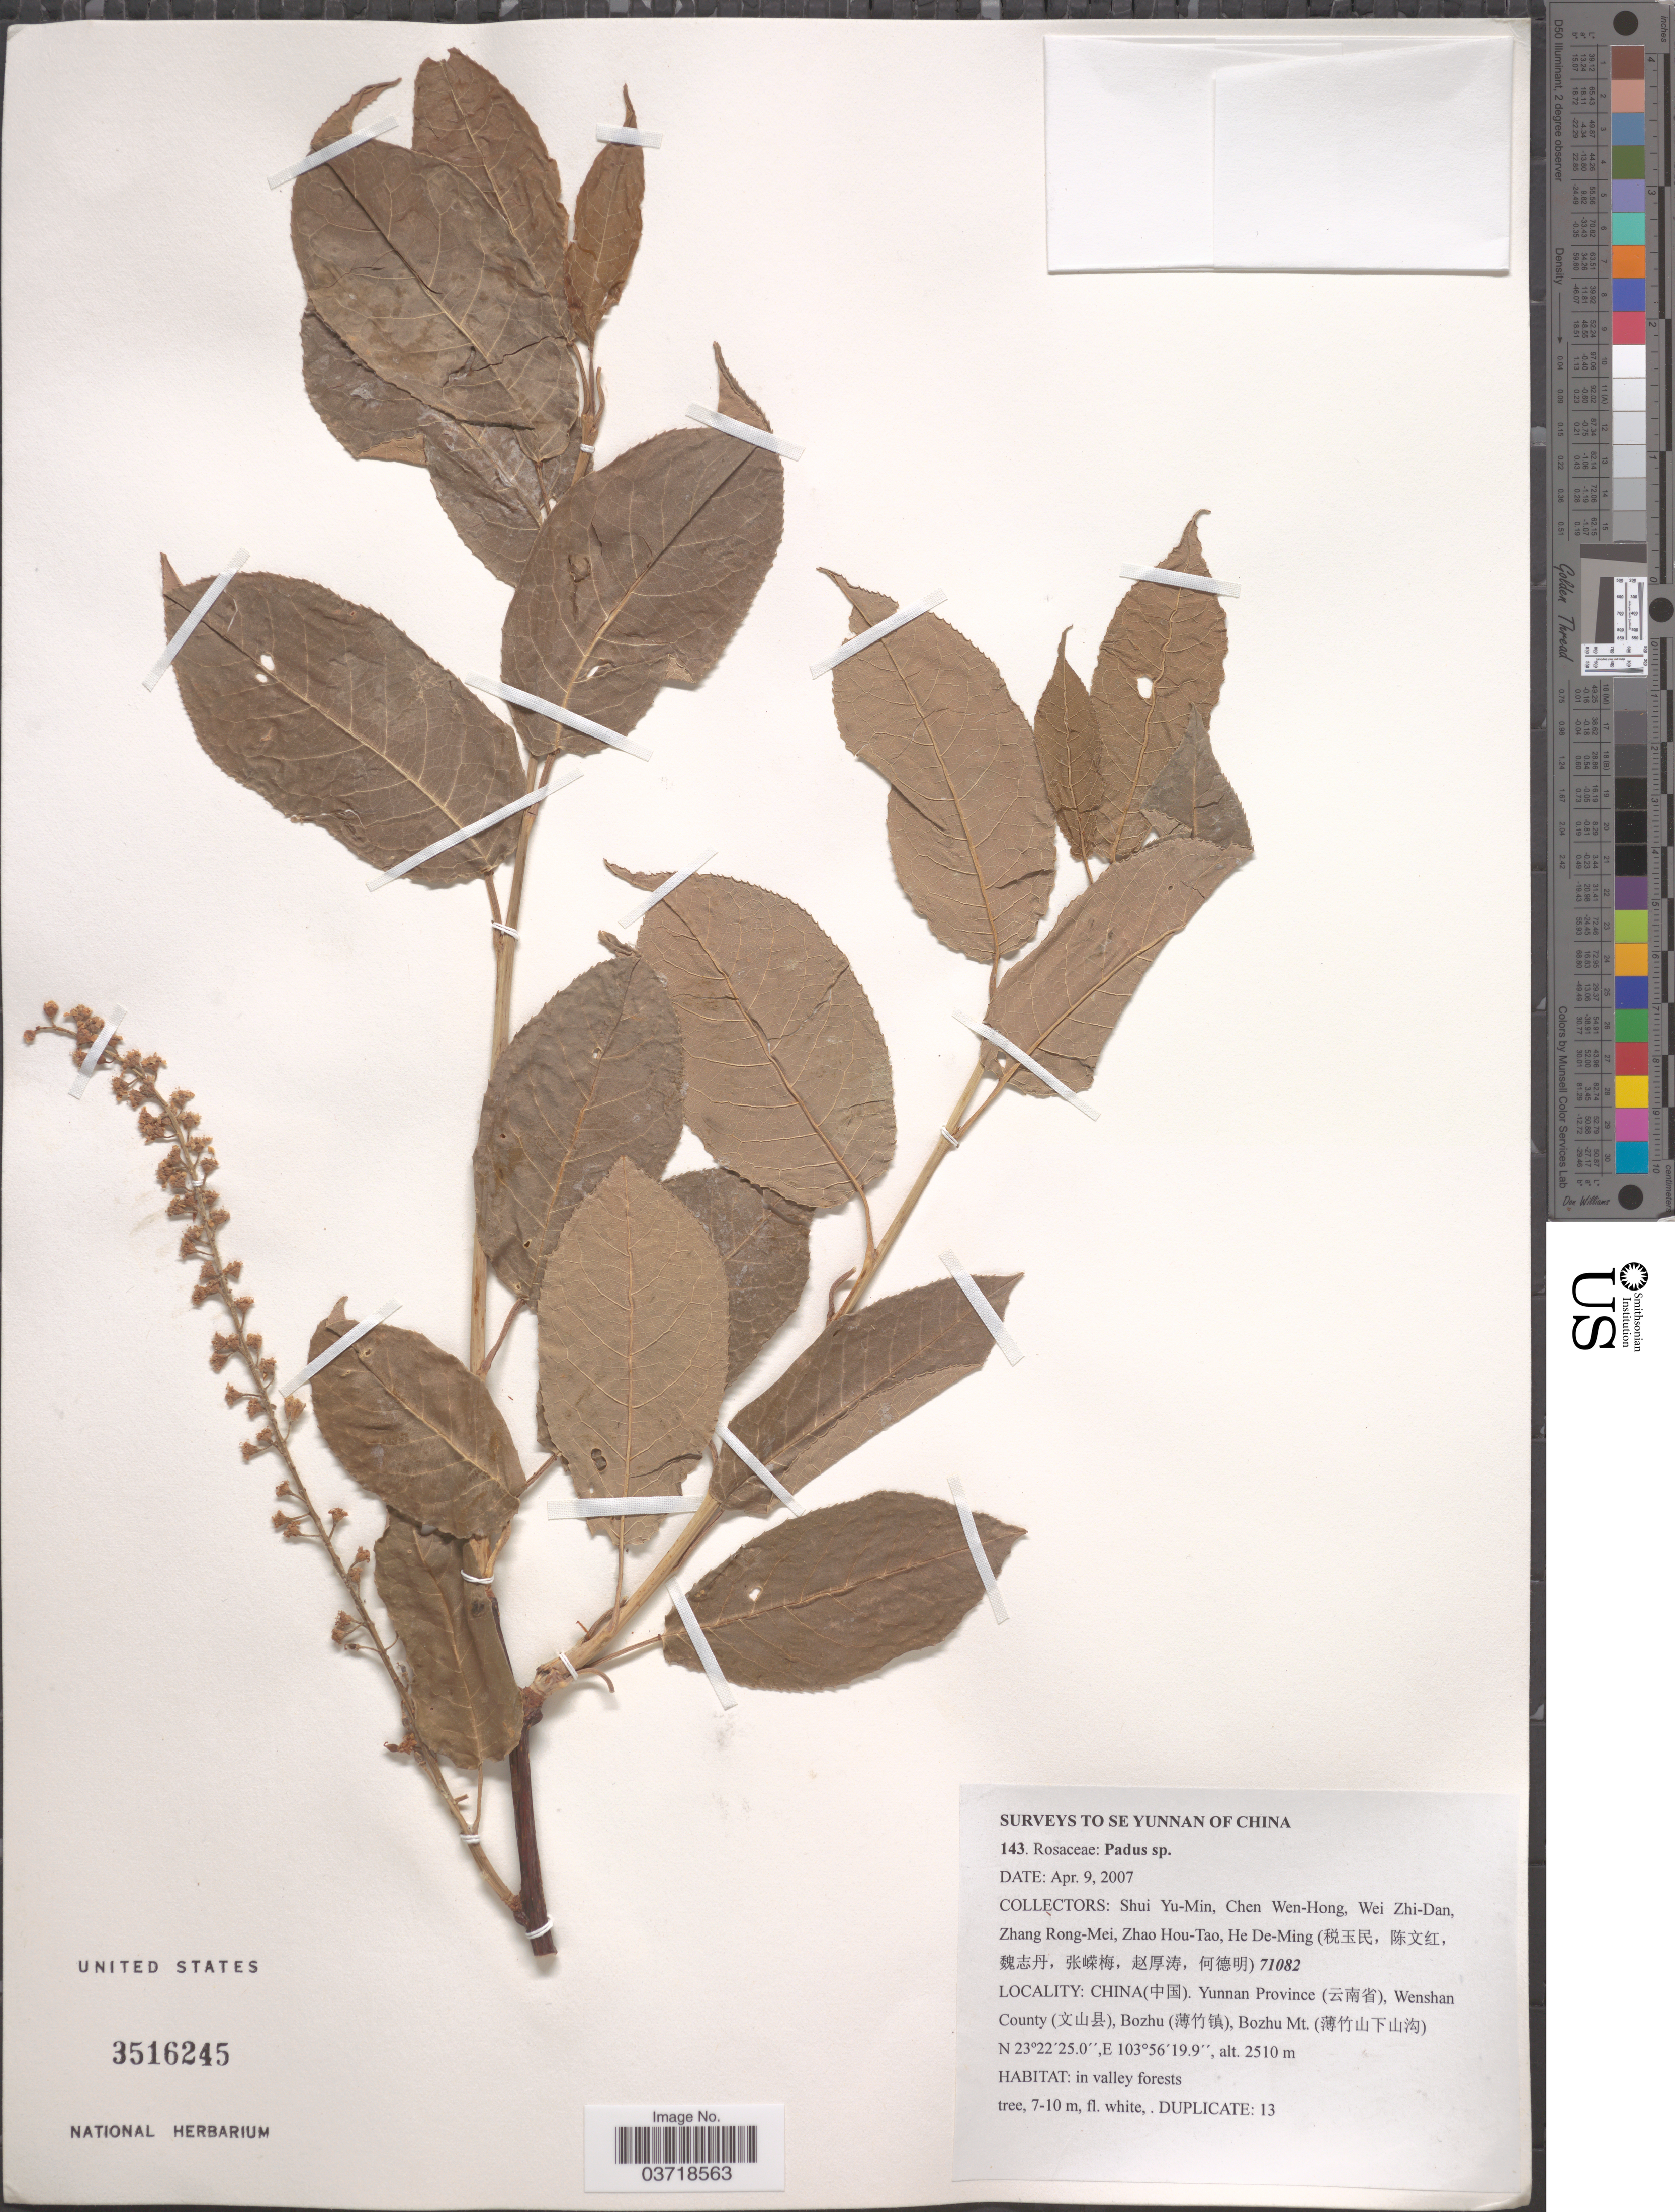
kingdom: Plantae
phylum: Tracheophyta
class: Magnoliopsida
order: Rosales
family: Rosaceae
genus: Prunus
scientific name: Prunus sp.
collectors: Y. Shui, W. Chen, Z. Wei, Z. Rong-Mei & et al.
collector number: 71082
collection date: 2007-04-09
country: China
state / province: Yunnan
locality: SE Yunnan. Wenshan County (X), Bozhu (X), Bozhu Mt. (X).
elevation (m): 2510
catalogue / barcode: US 3516245